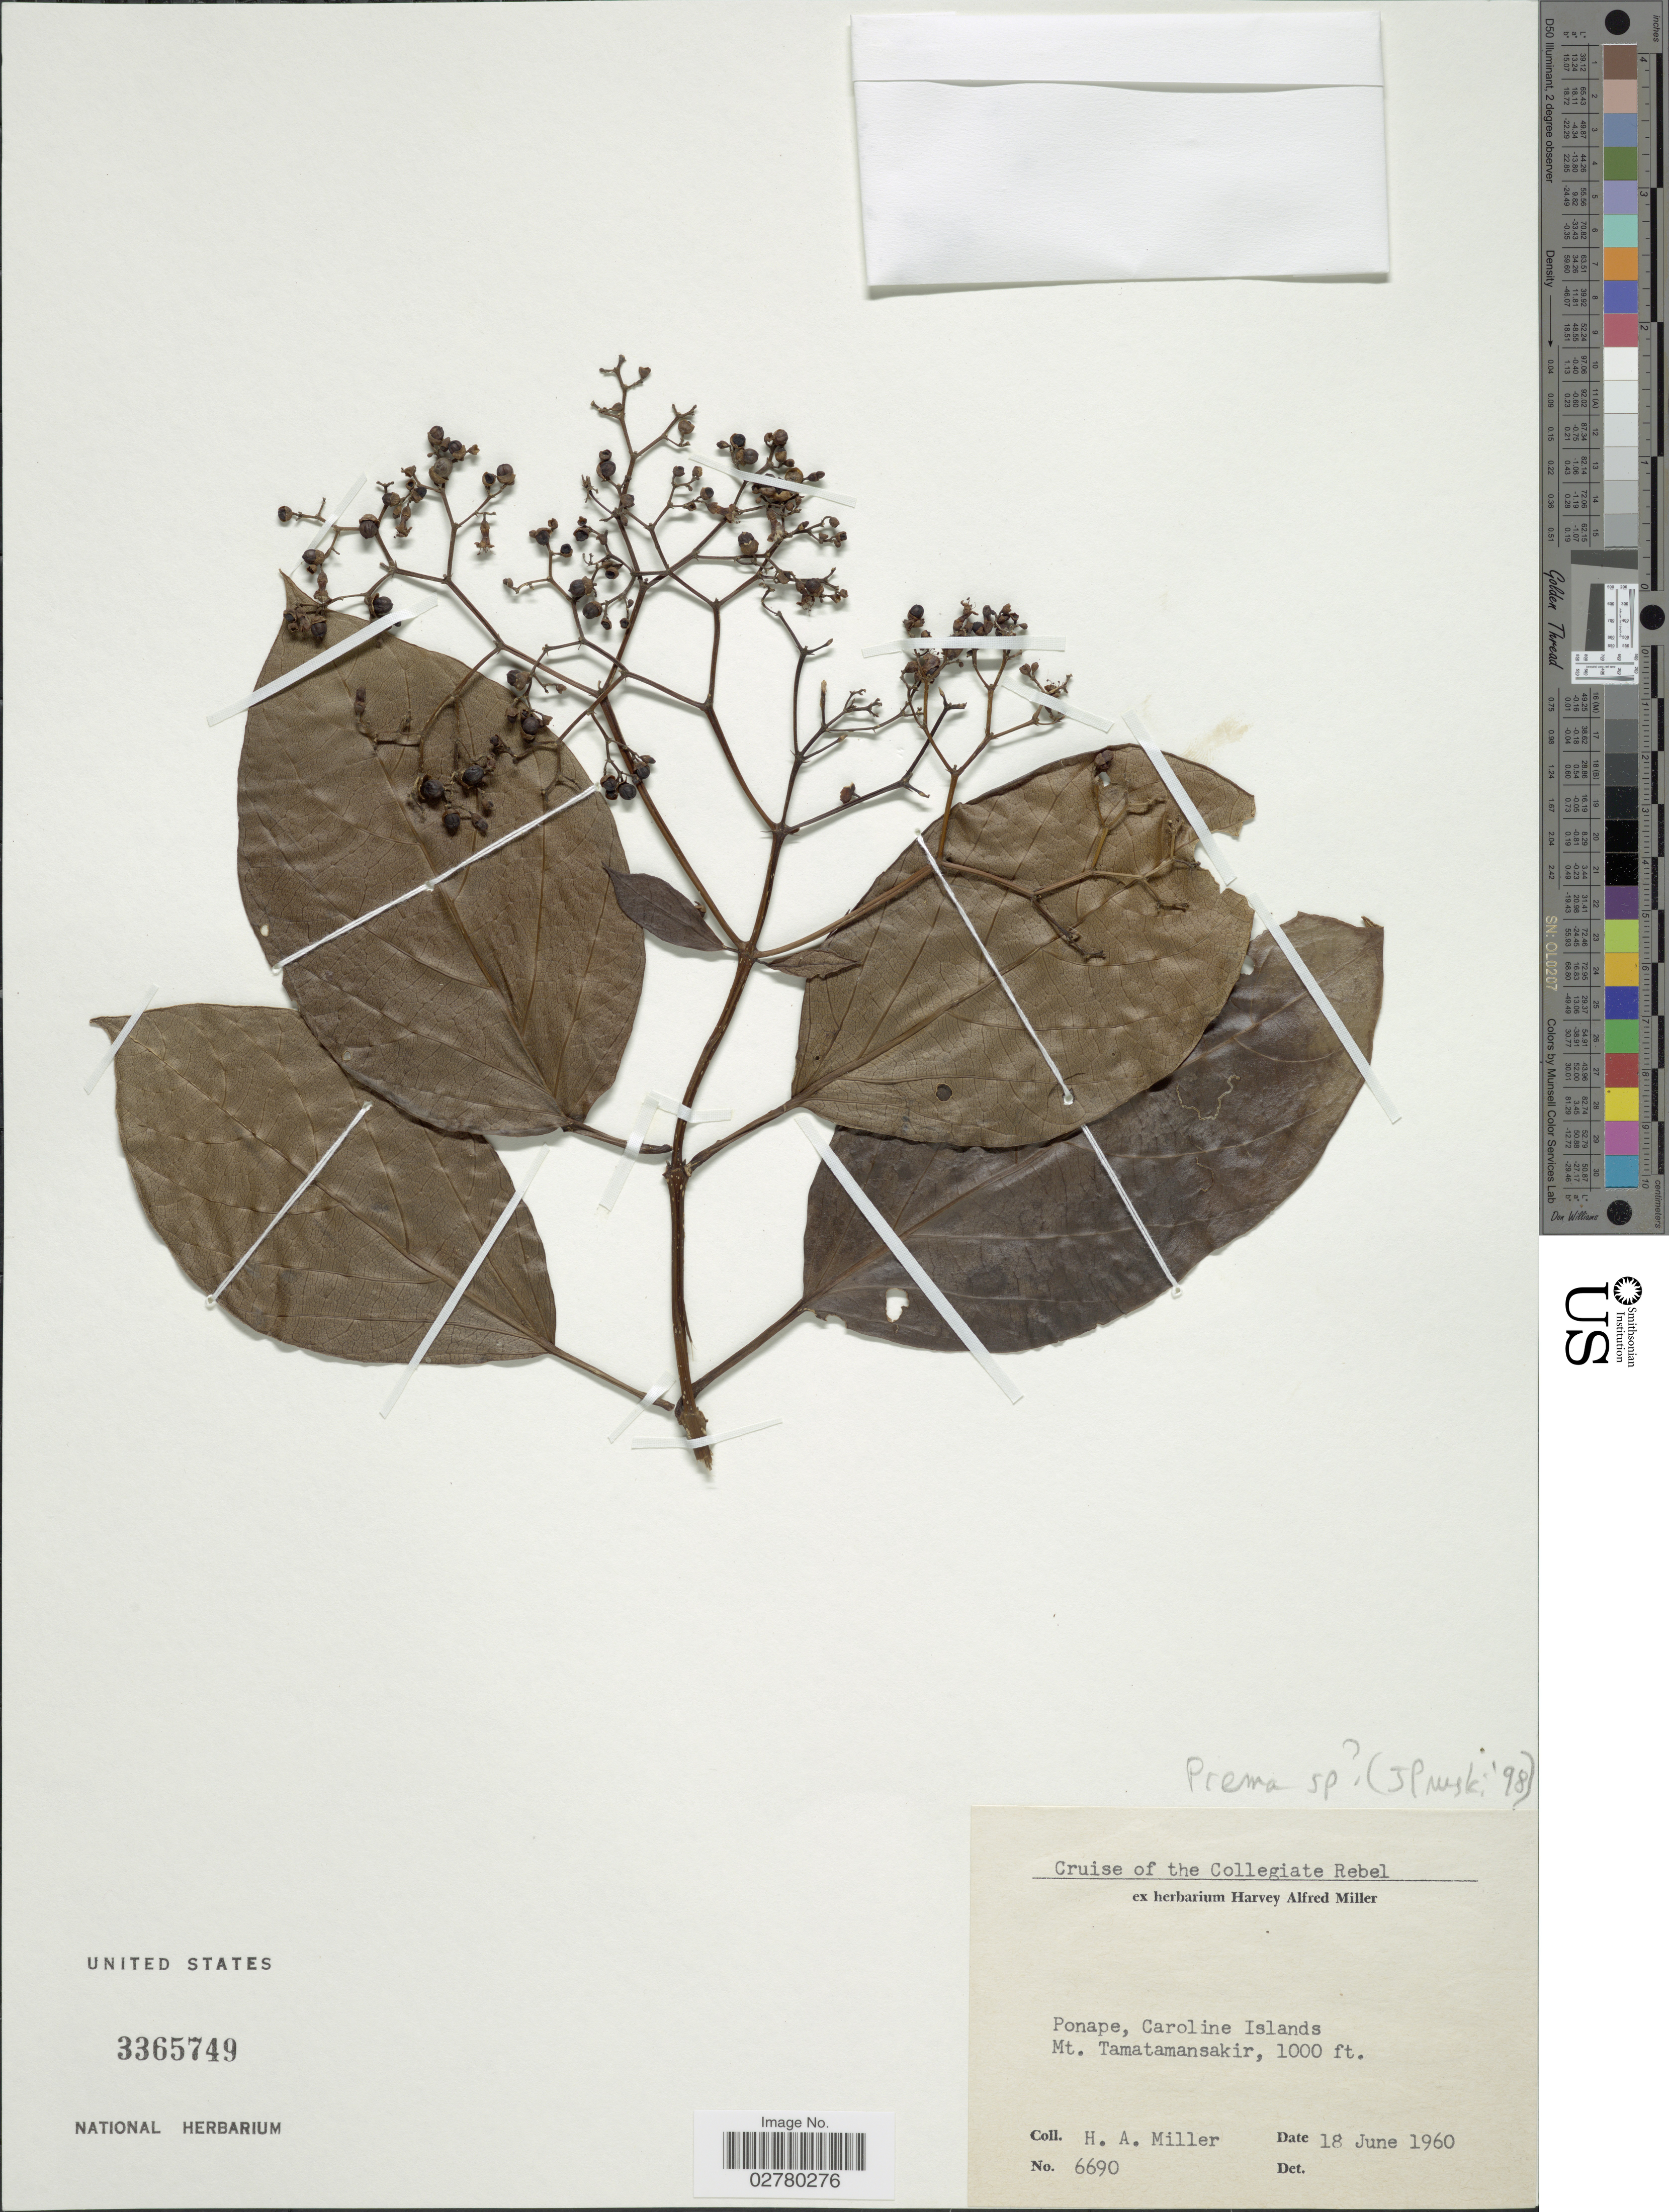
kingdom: Plantae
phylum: Tracheophyta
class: Magnoliopsida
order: Lamiales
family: Lamiaceae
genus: Premna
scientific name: Premna sp.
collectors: H. A. Miller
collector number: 6690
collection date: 1960-06-18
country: Micronesia, Federated States of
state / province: Pohnpei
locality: Ponape, Caroline Islands, Mt. Tamatamansakir.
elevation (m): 305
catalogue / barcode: US 3365749